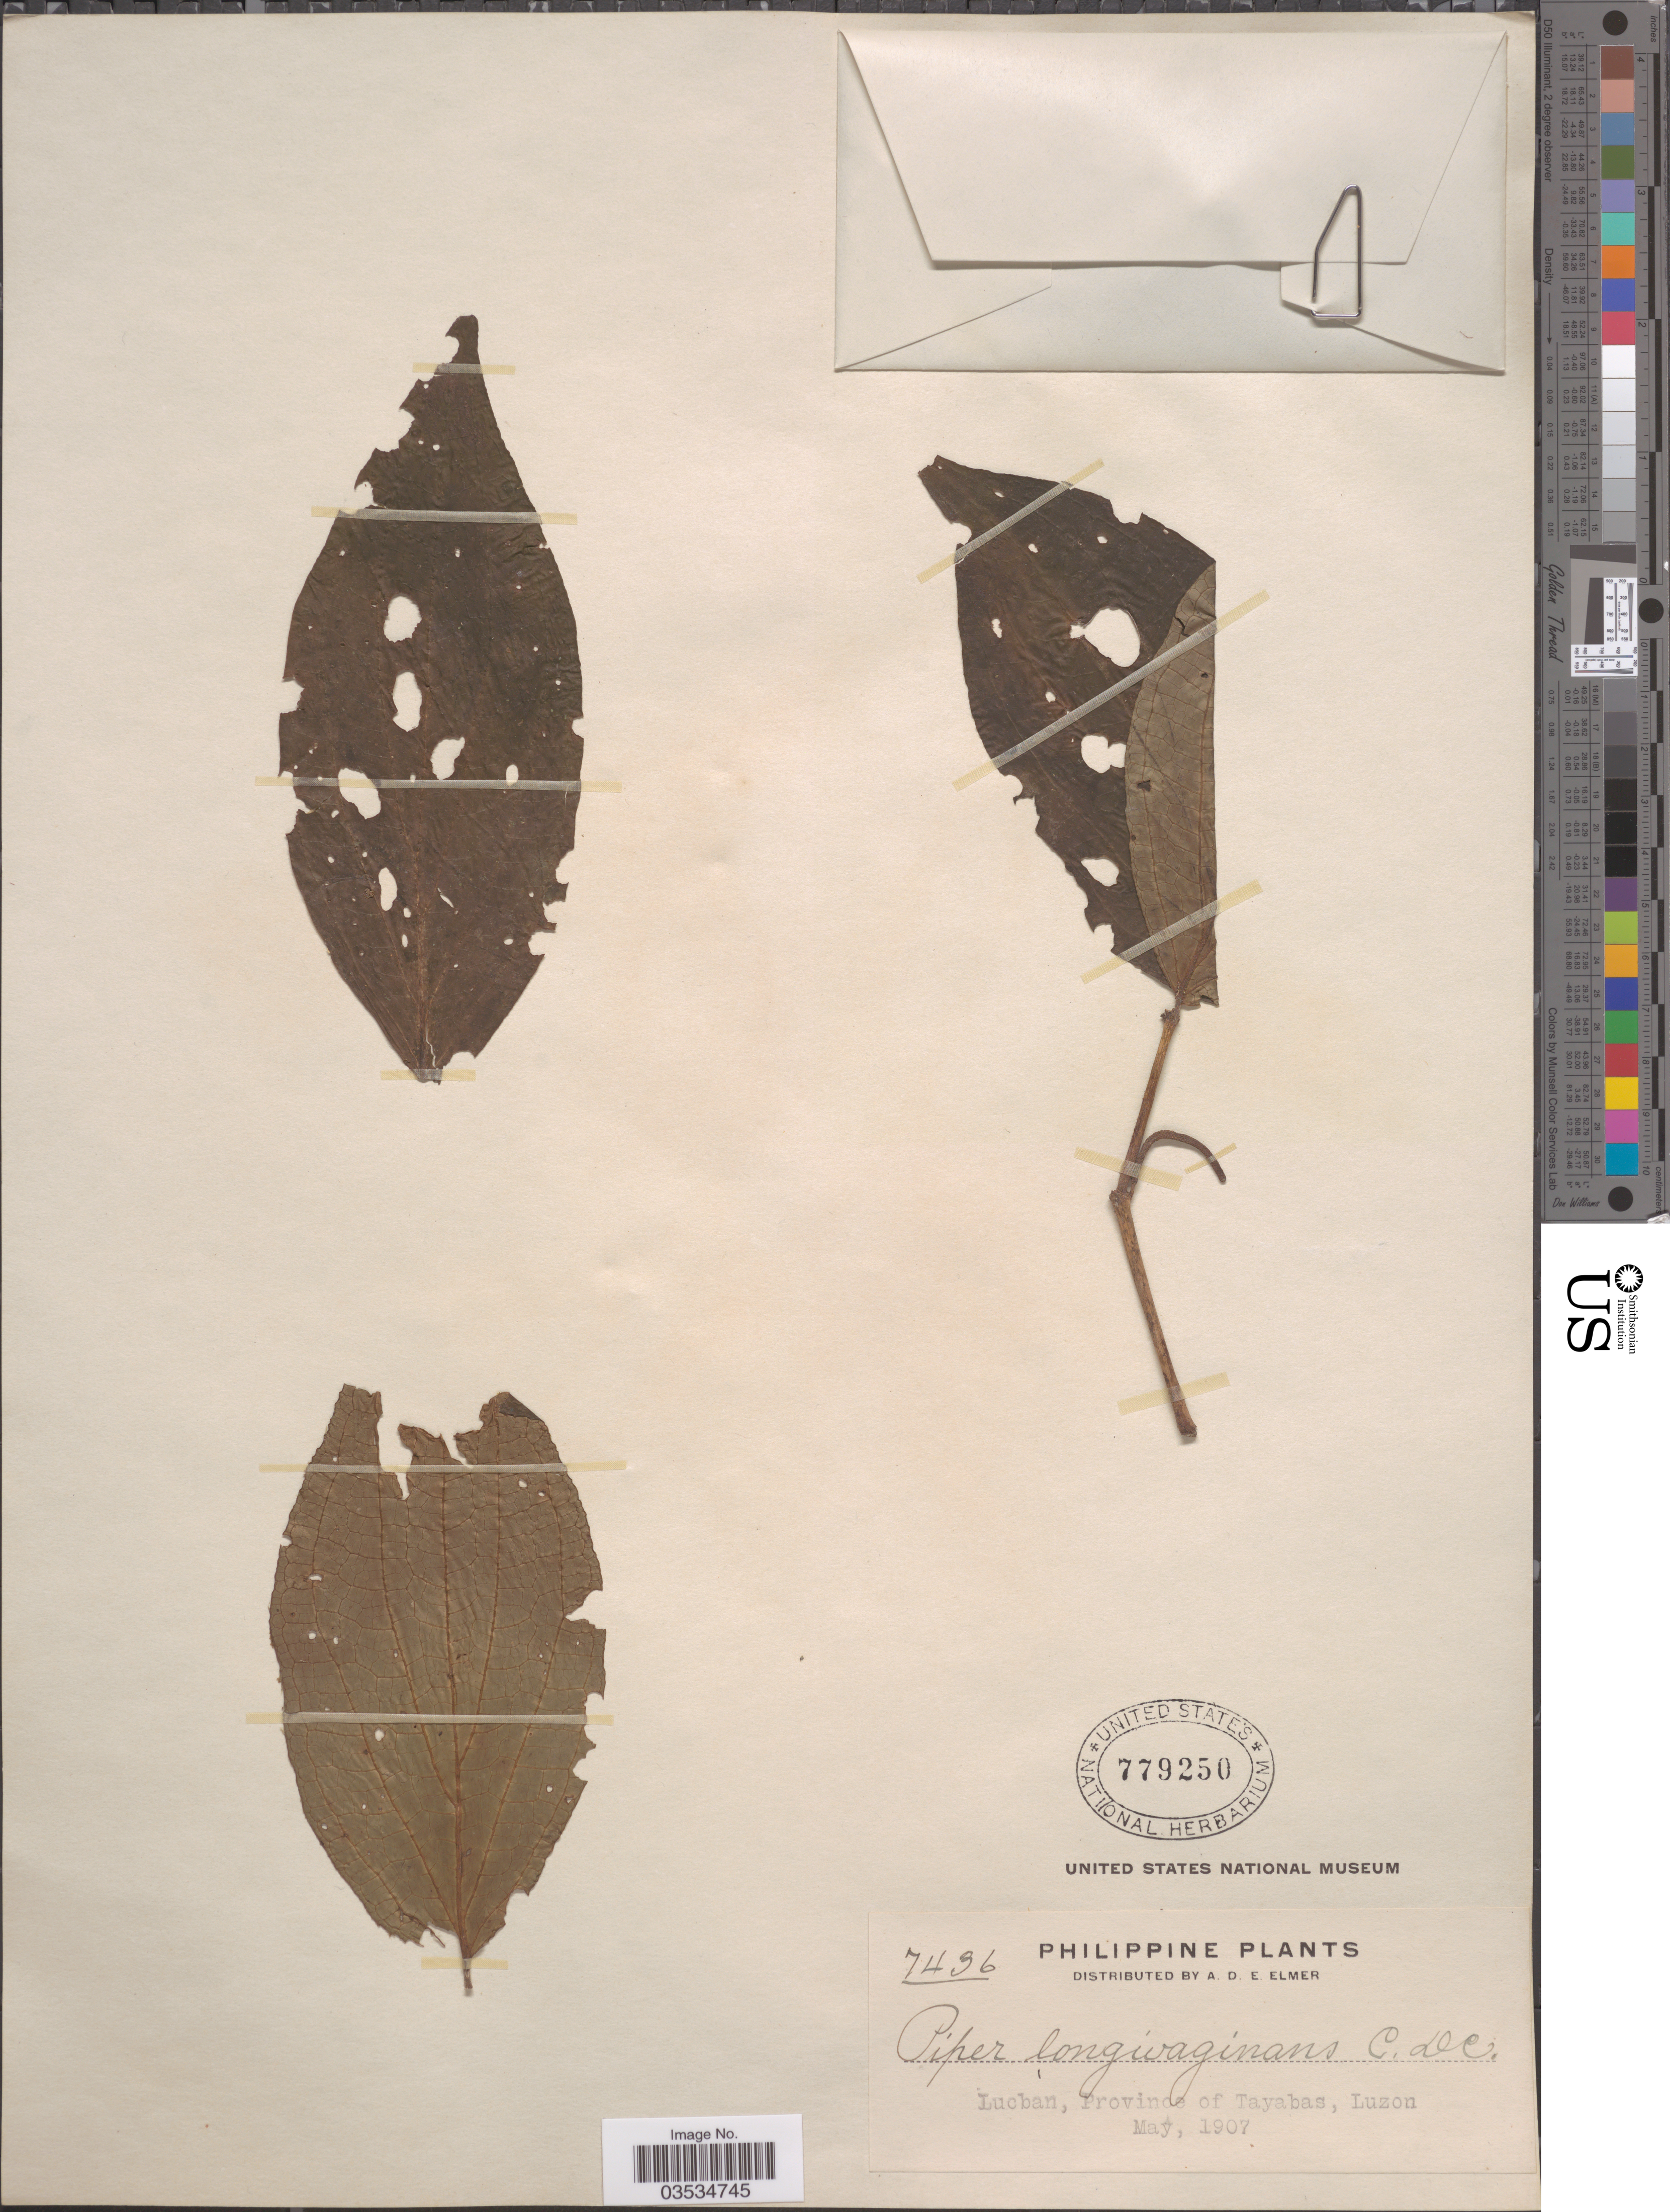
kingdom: Plantae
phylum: Tracheophyta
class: Magnoliopsida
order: Piperales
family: Piperaceae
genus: Piper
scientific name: Piper longivaginans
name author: C. DC.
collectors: A. D. E. Elmer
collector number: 7436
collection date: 1907-05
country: Philippines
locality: Lucban, Province of Tayabas, Luzon.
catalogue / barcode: US 779250